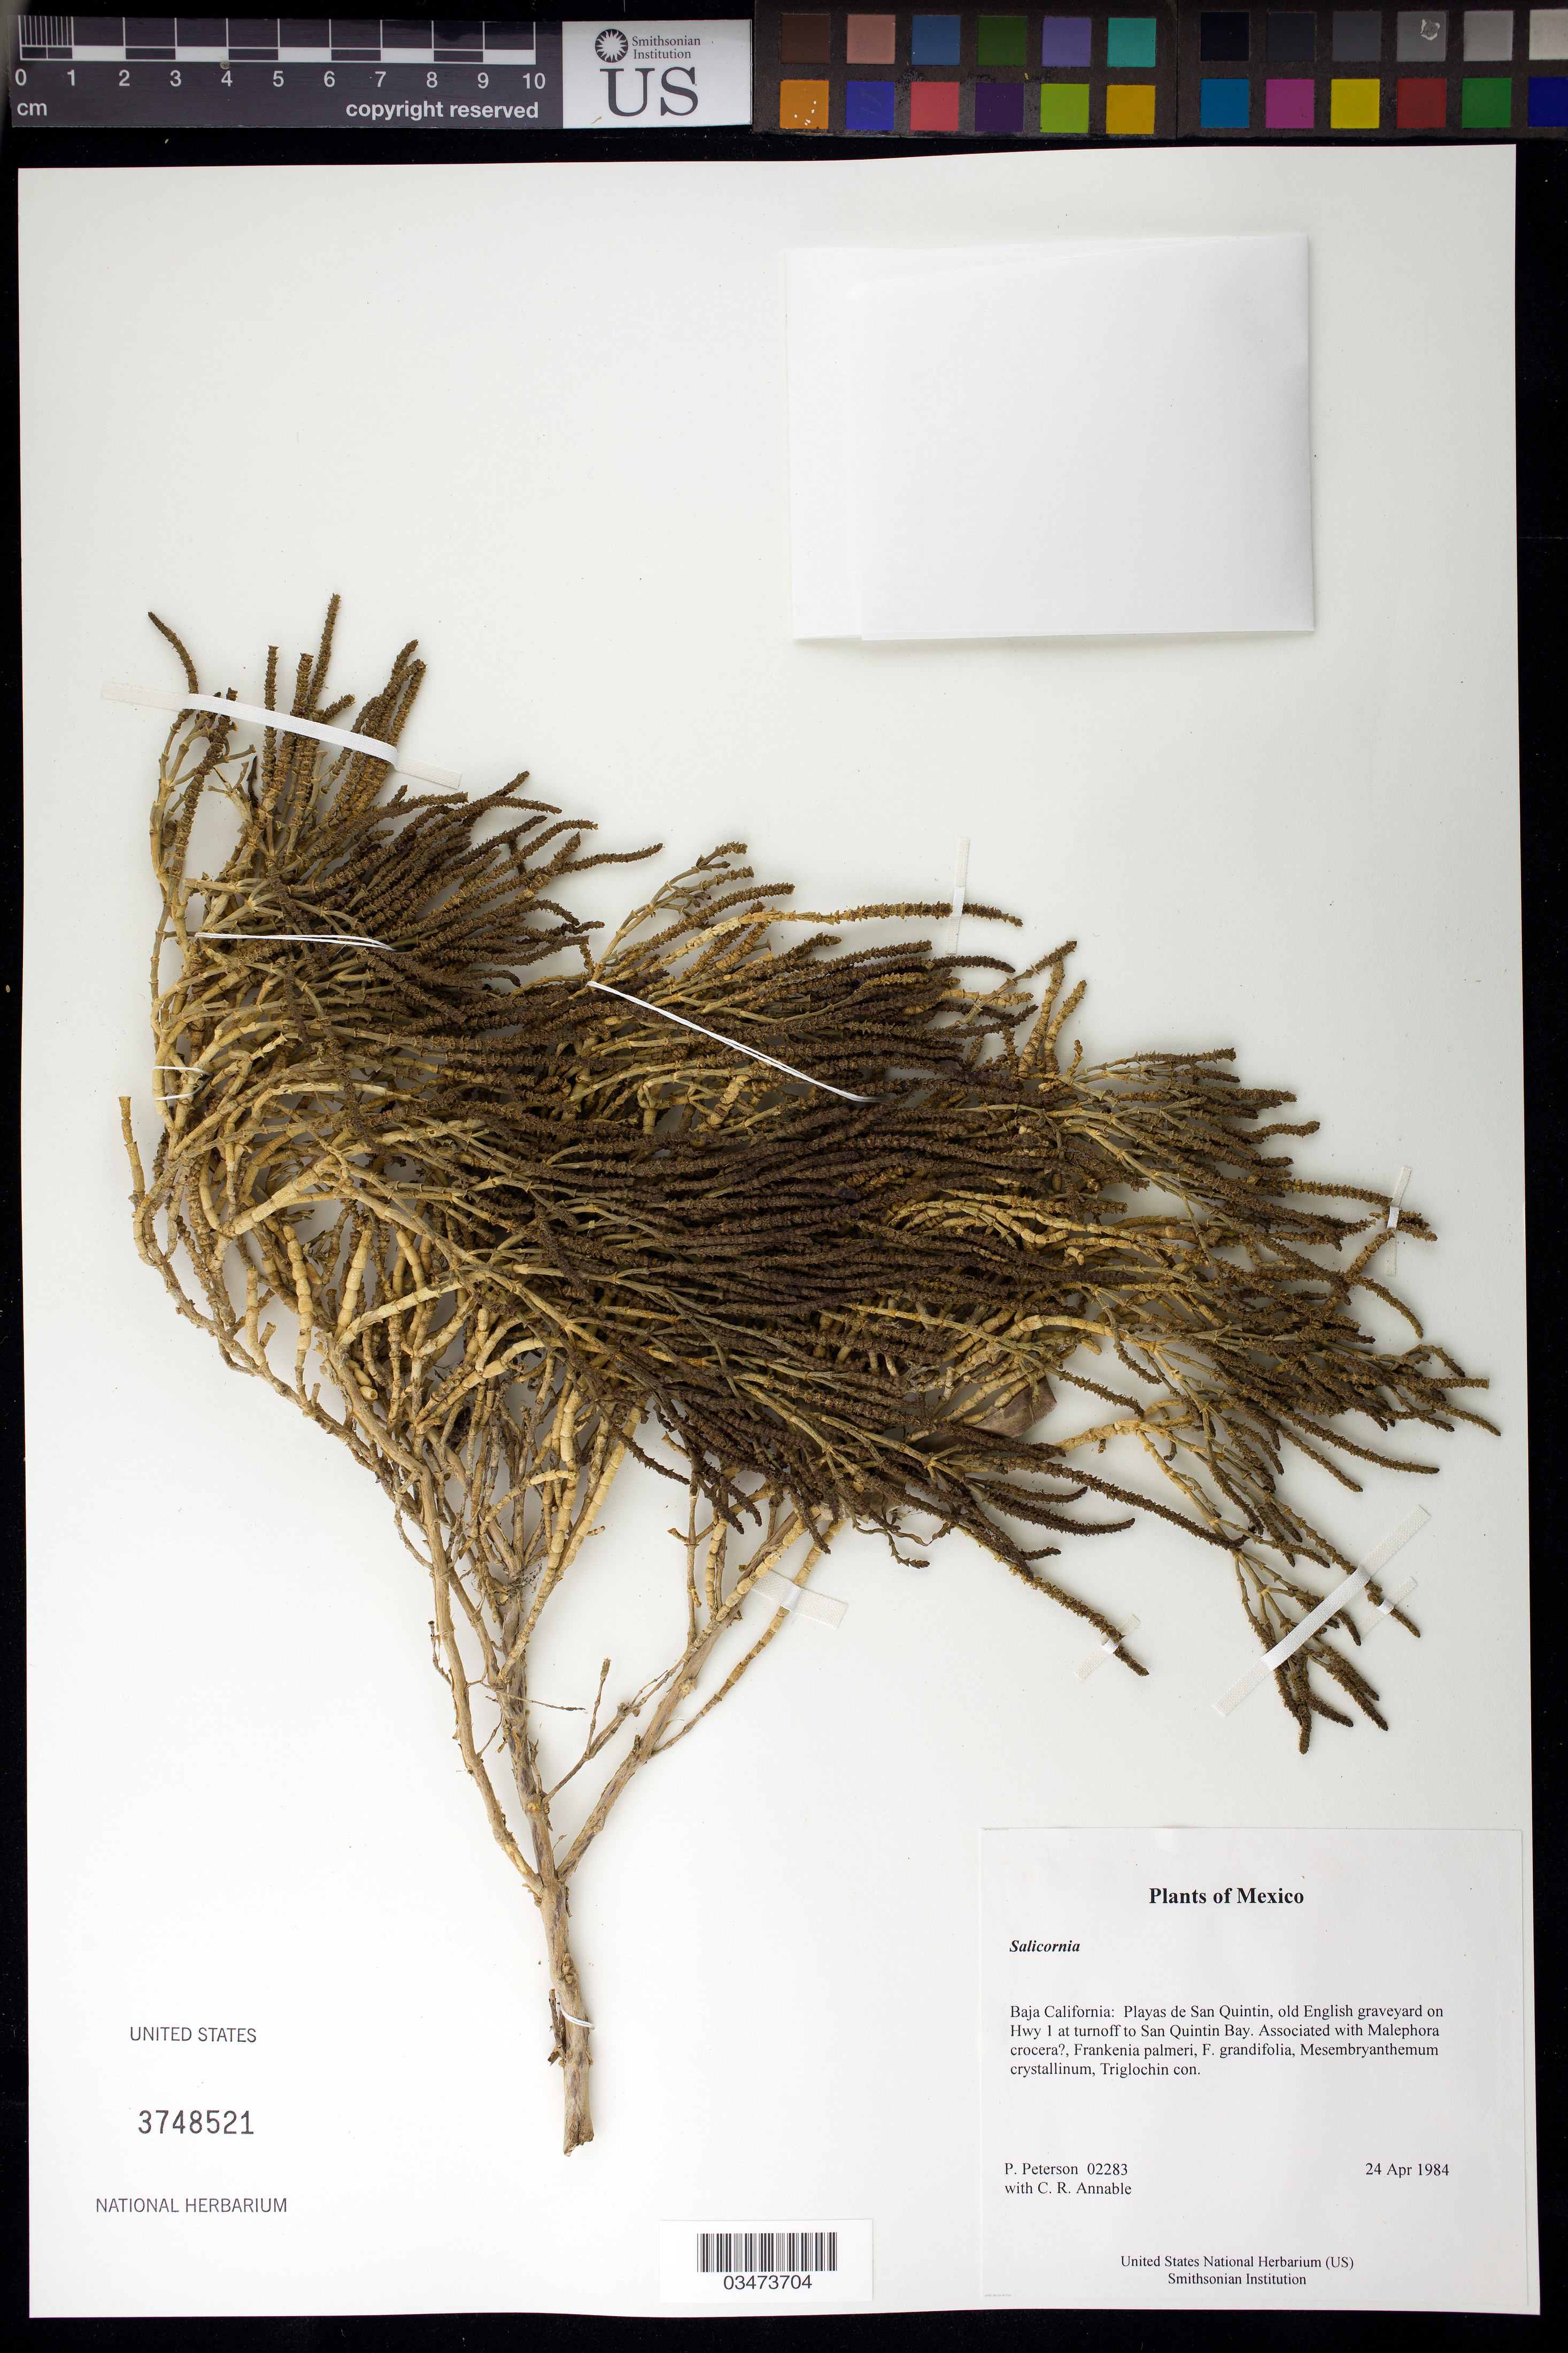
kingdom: Plantae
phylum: Tracheophyta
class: Magnoliopsida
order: Caryophyllales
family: Amaranthaceae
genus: Salicornia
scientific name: Salicornia sp.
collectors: P. M. Peterson & C. R. Annable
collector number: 02283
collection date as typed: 24 Apr 1984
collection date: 1984-04-24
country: Mexico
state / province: Baja California Norte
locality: Playas de San Quintin, old English graveyard on Hwy 1 at turnoff to San Quintin Bay.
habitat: Associated with Malephora crocera?, Frankenia palmeri, F. grandifolia, Mesembryanthemum crystallinum, Triglochin con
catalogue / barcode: US 3748521